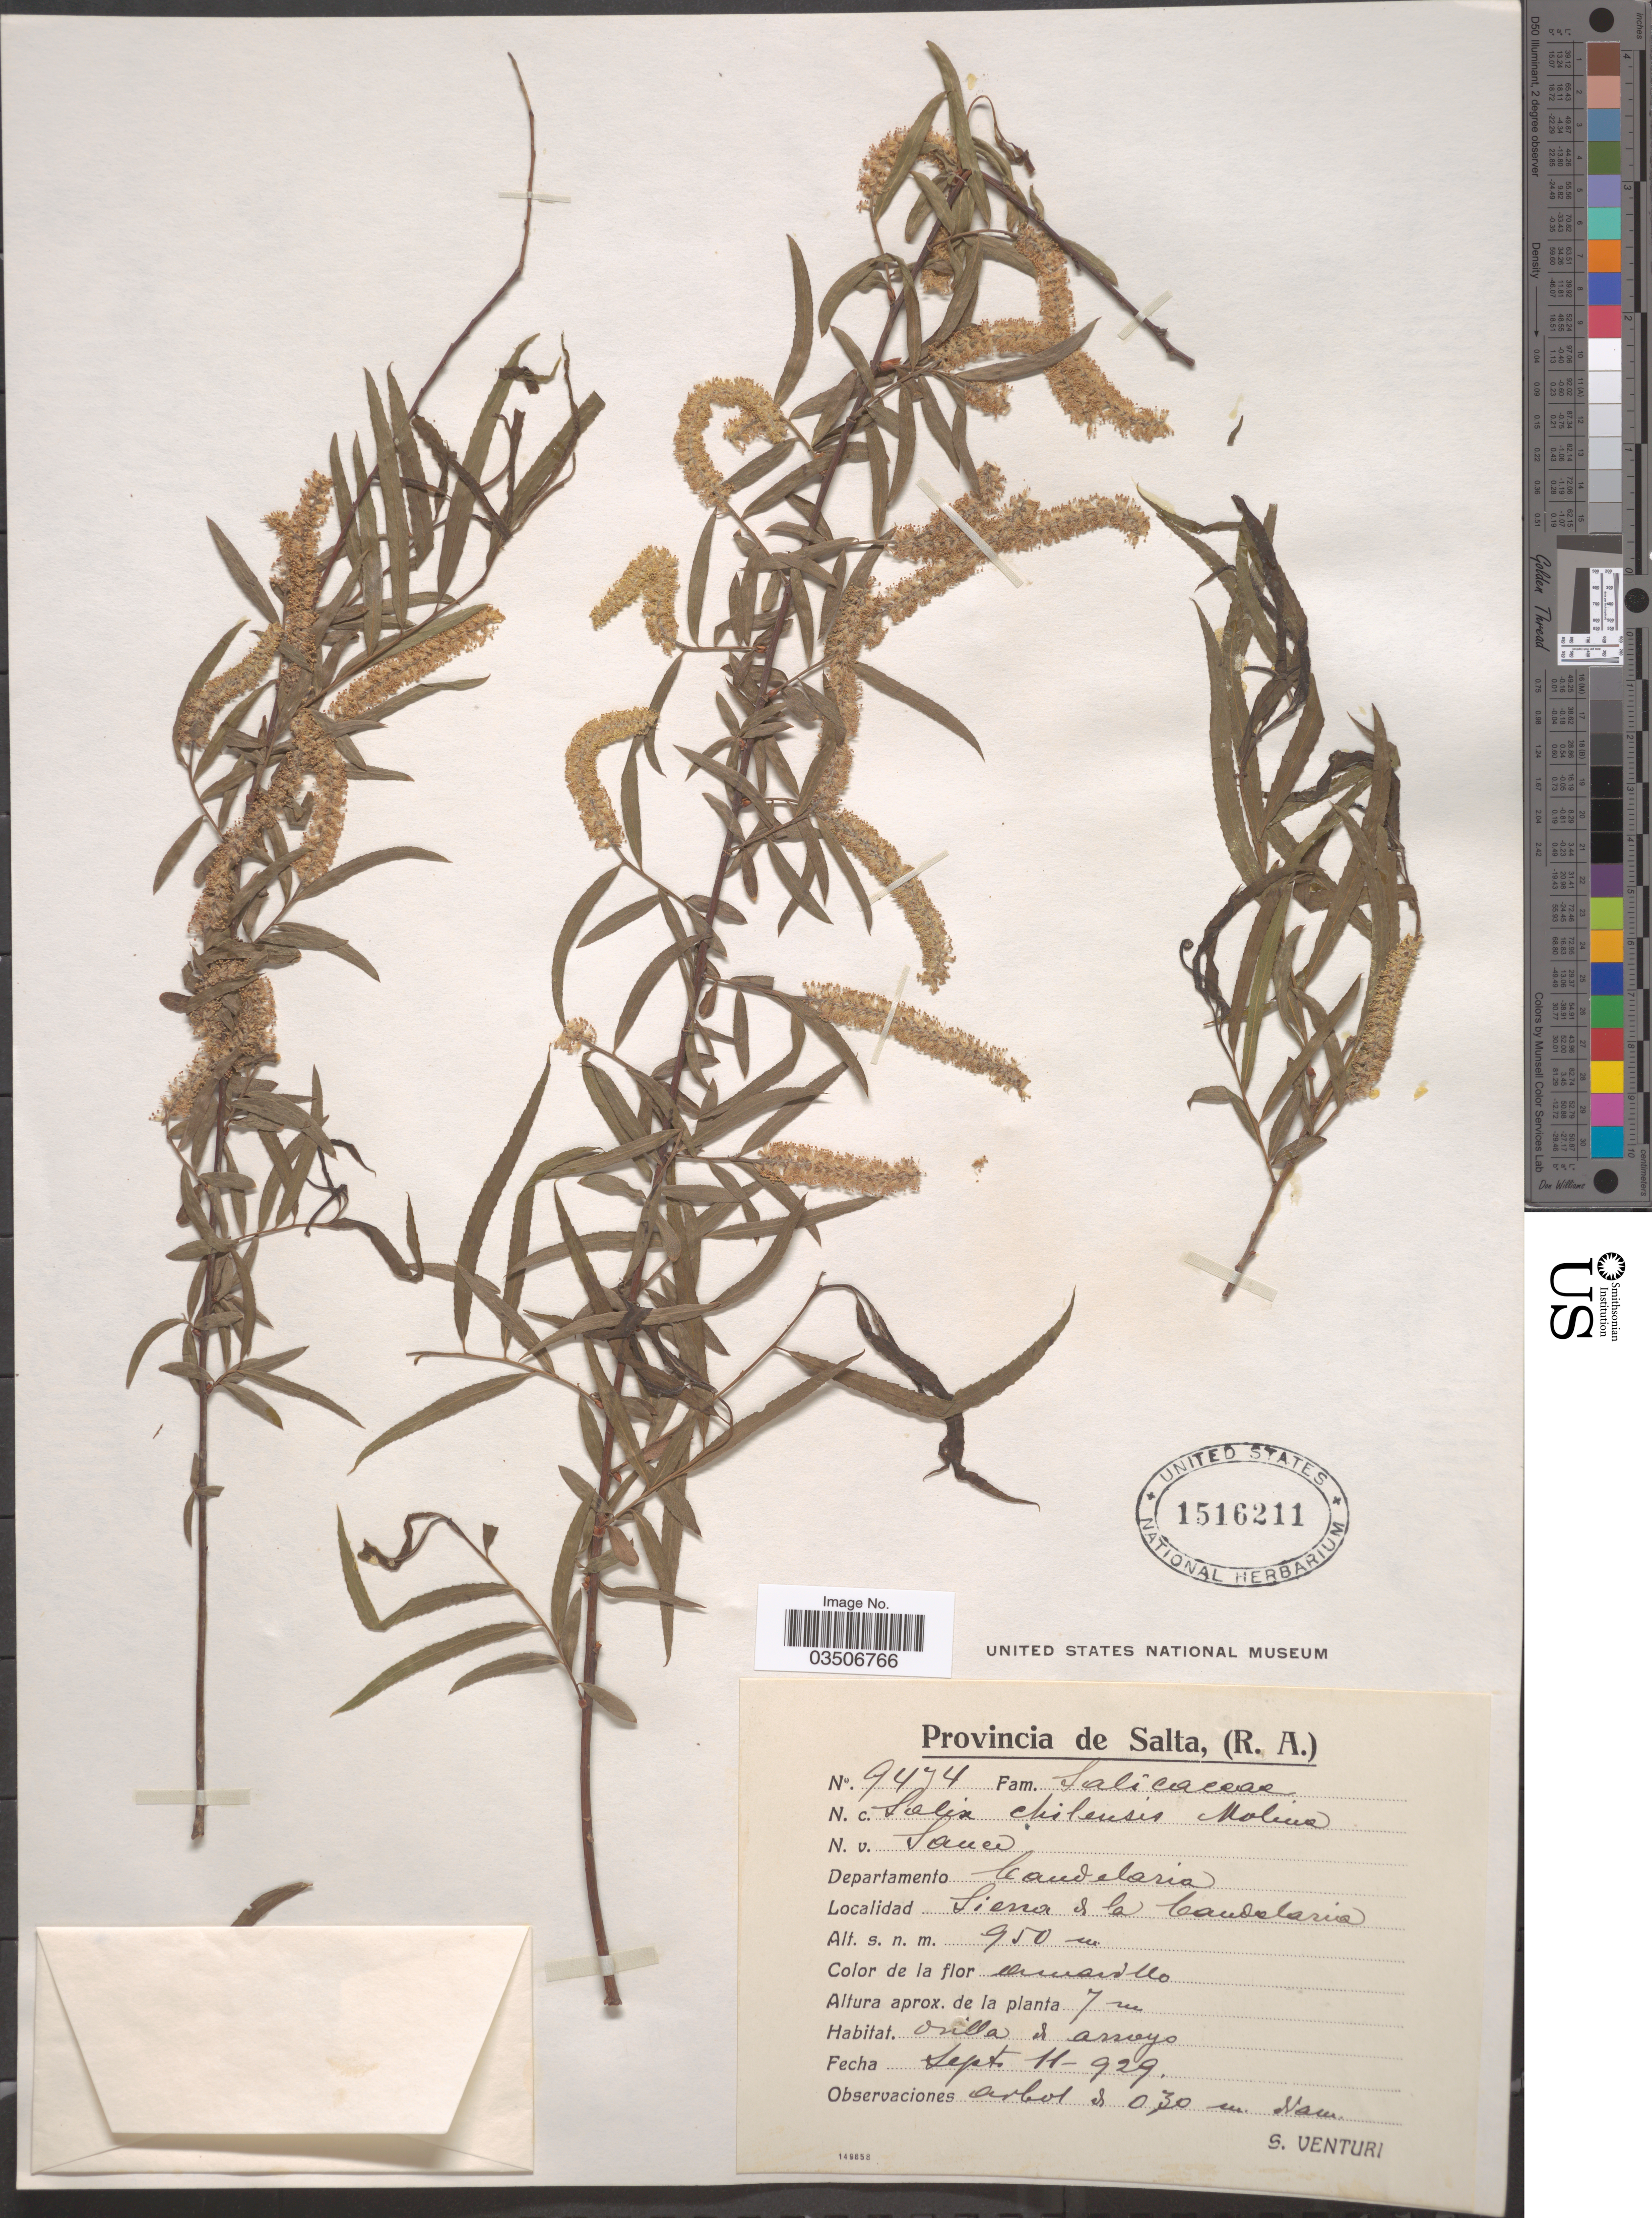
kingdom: Plantae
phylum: Tracheophyta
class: Magnoliopsida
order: Malpighiales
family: Salicaceae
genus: Salix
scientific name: Salix humboldtiana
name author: Willd.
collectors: S. Venturi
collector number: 9474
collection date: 1929-09-11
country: Argentina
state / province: Salta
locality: Departamento Candelaria. Sierra de la Candelaria.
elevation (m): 950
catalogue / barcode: US 1516211